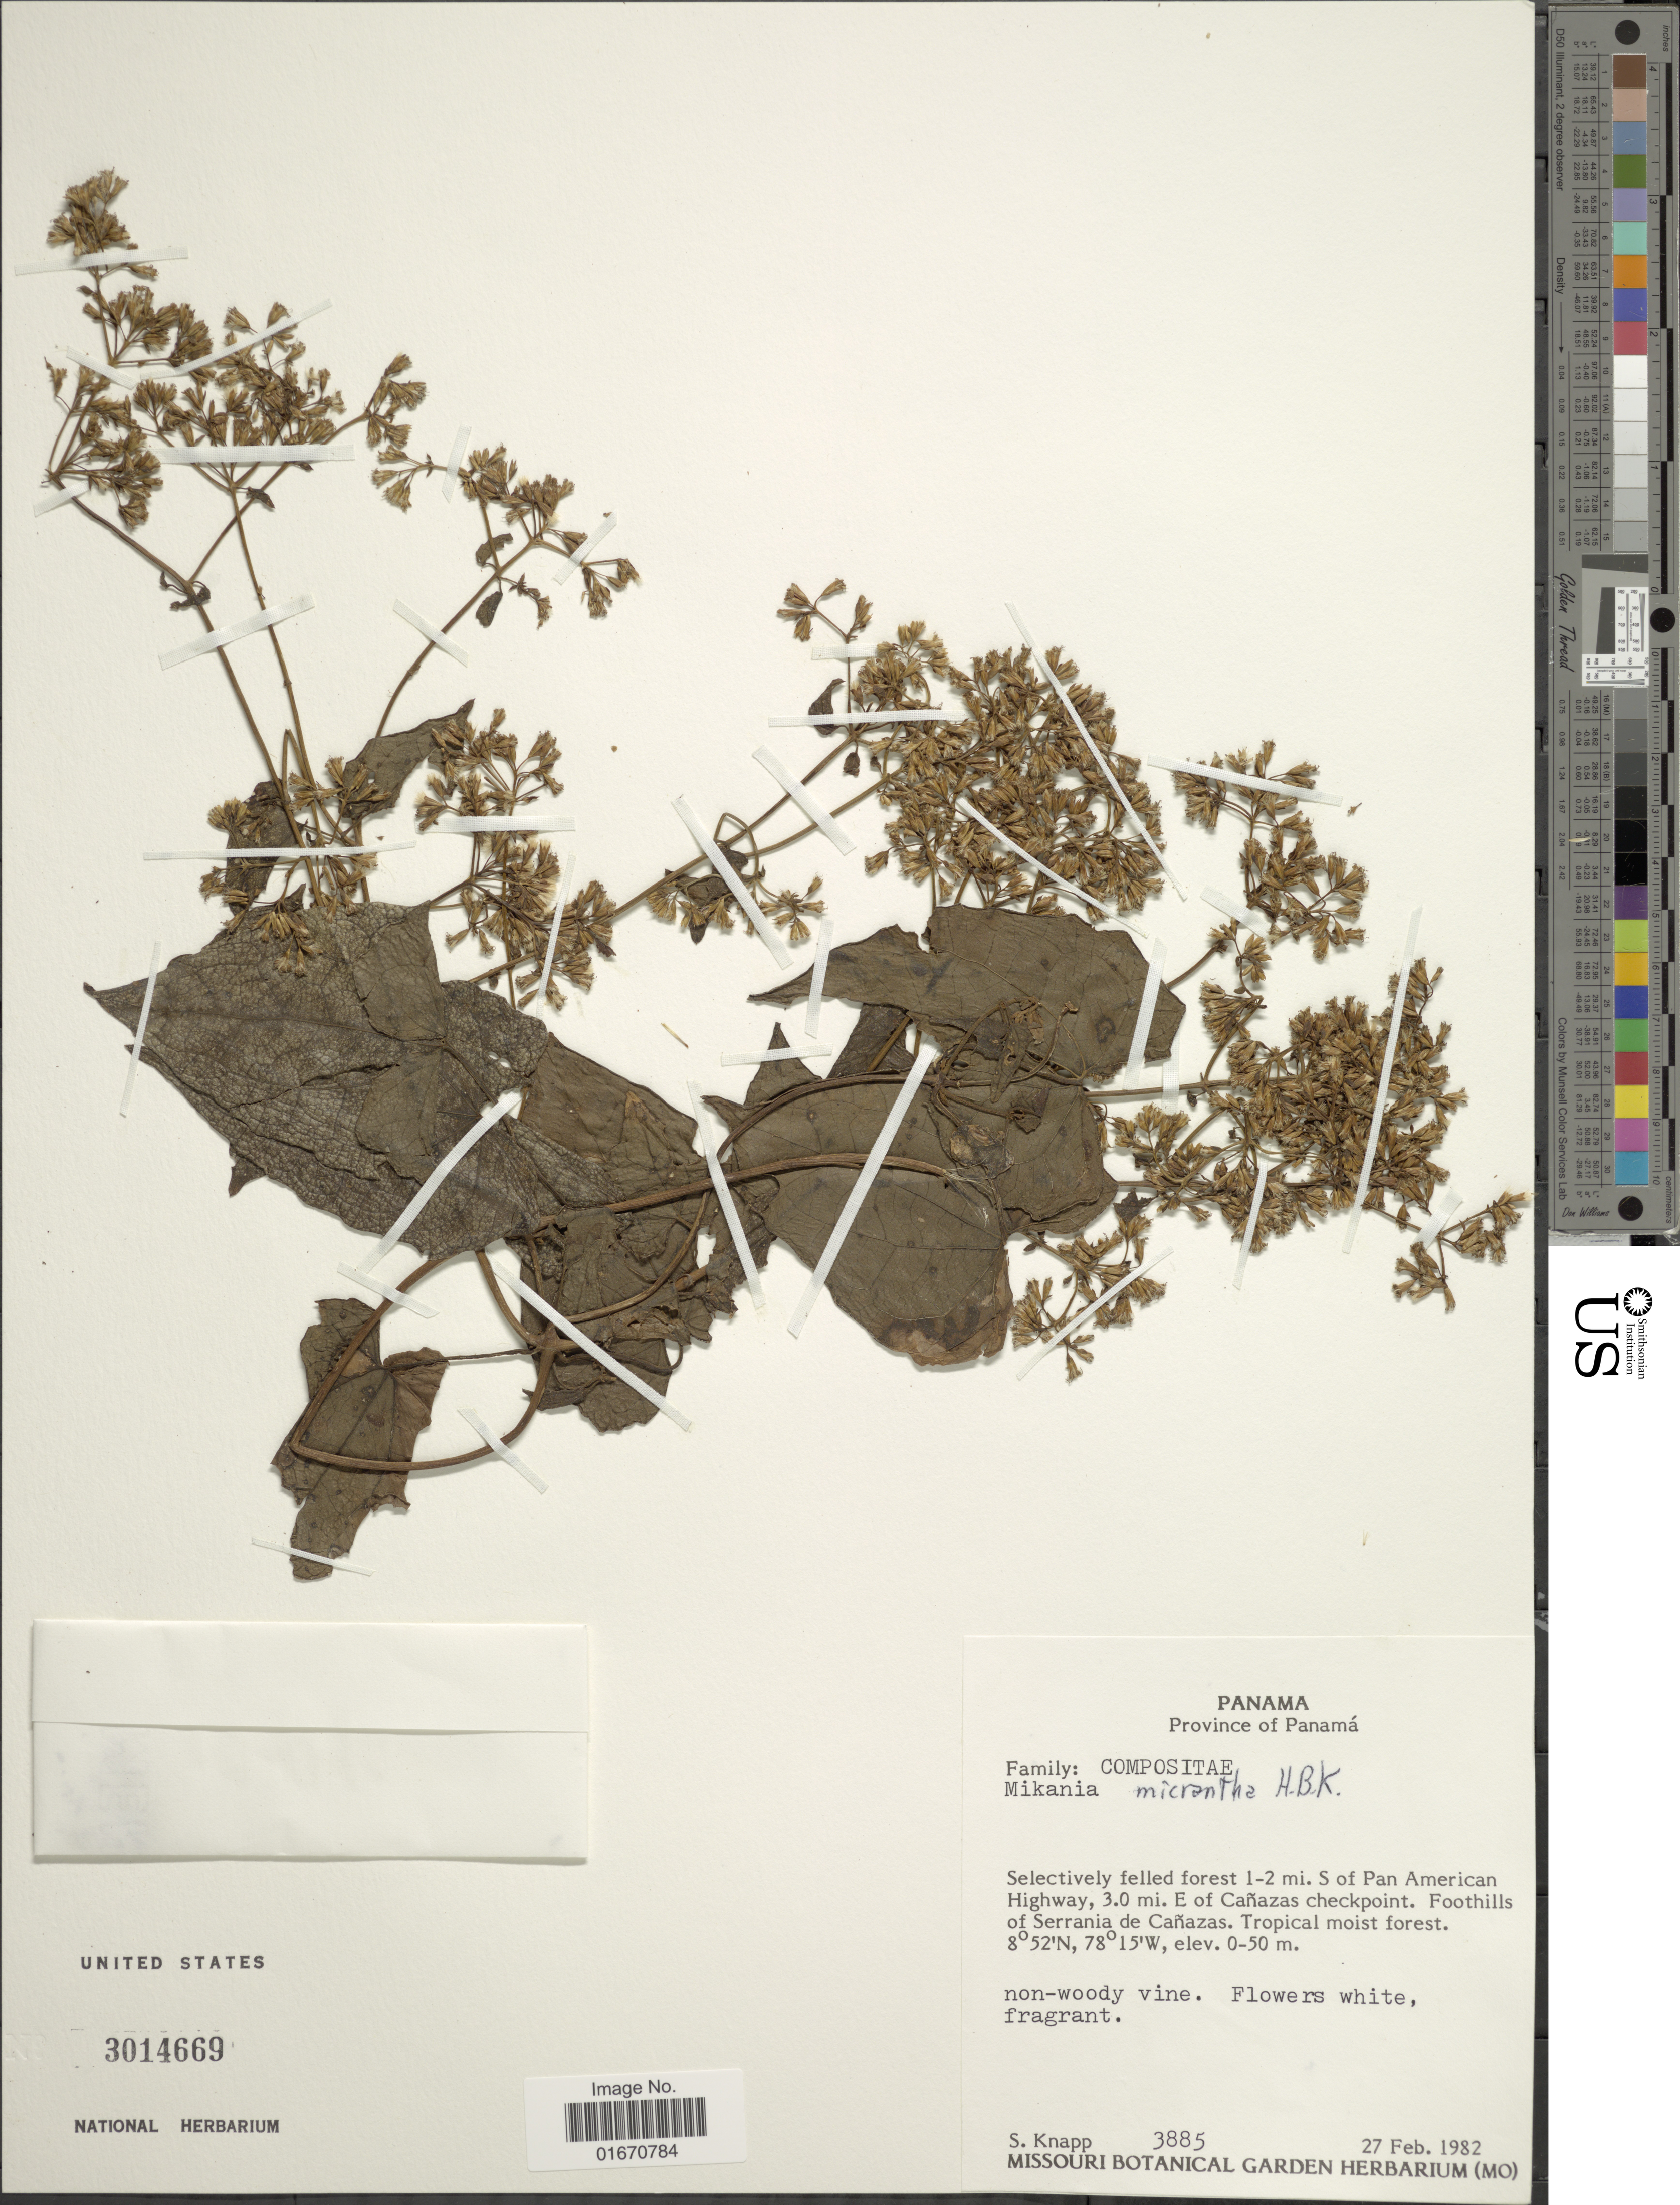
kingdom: Plantae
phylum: Tracheophyta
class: Magnoliopsida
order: Asterales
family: Asteraceae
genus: Mikania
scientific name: Mikania micrantha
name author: Kunth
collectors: S. Knapp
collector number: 3885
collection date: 1982-02-27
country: Panama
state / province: Panamá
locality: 1-2 mi. S of Pan American Highway, 3.0 mi. E of Canazas checkpoint, foothills of Serrania de Canazas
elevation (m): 0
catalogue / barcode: US 3014669